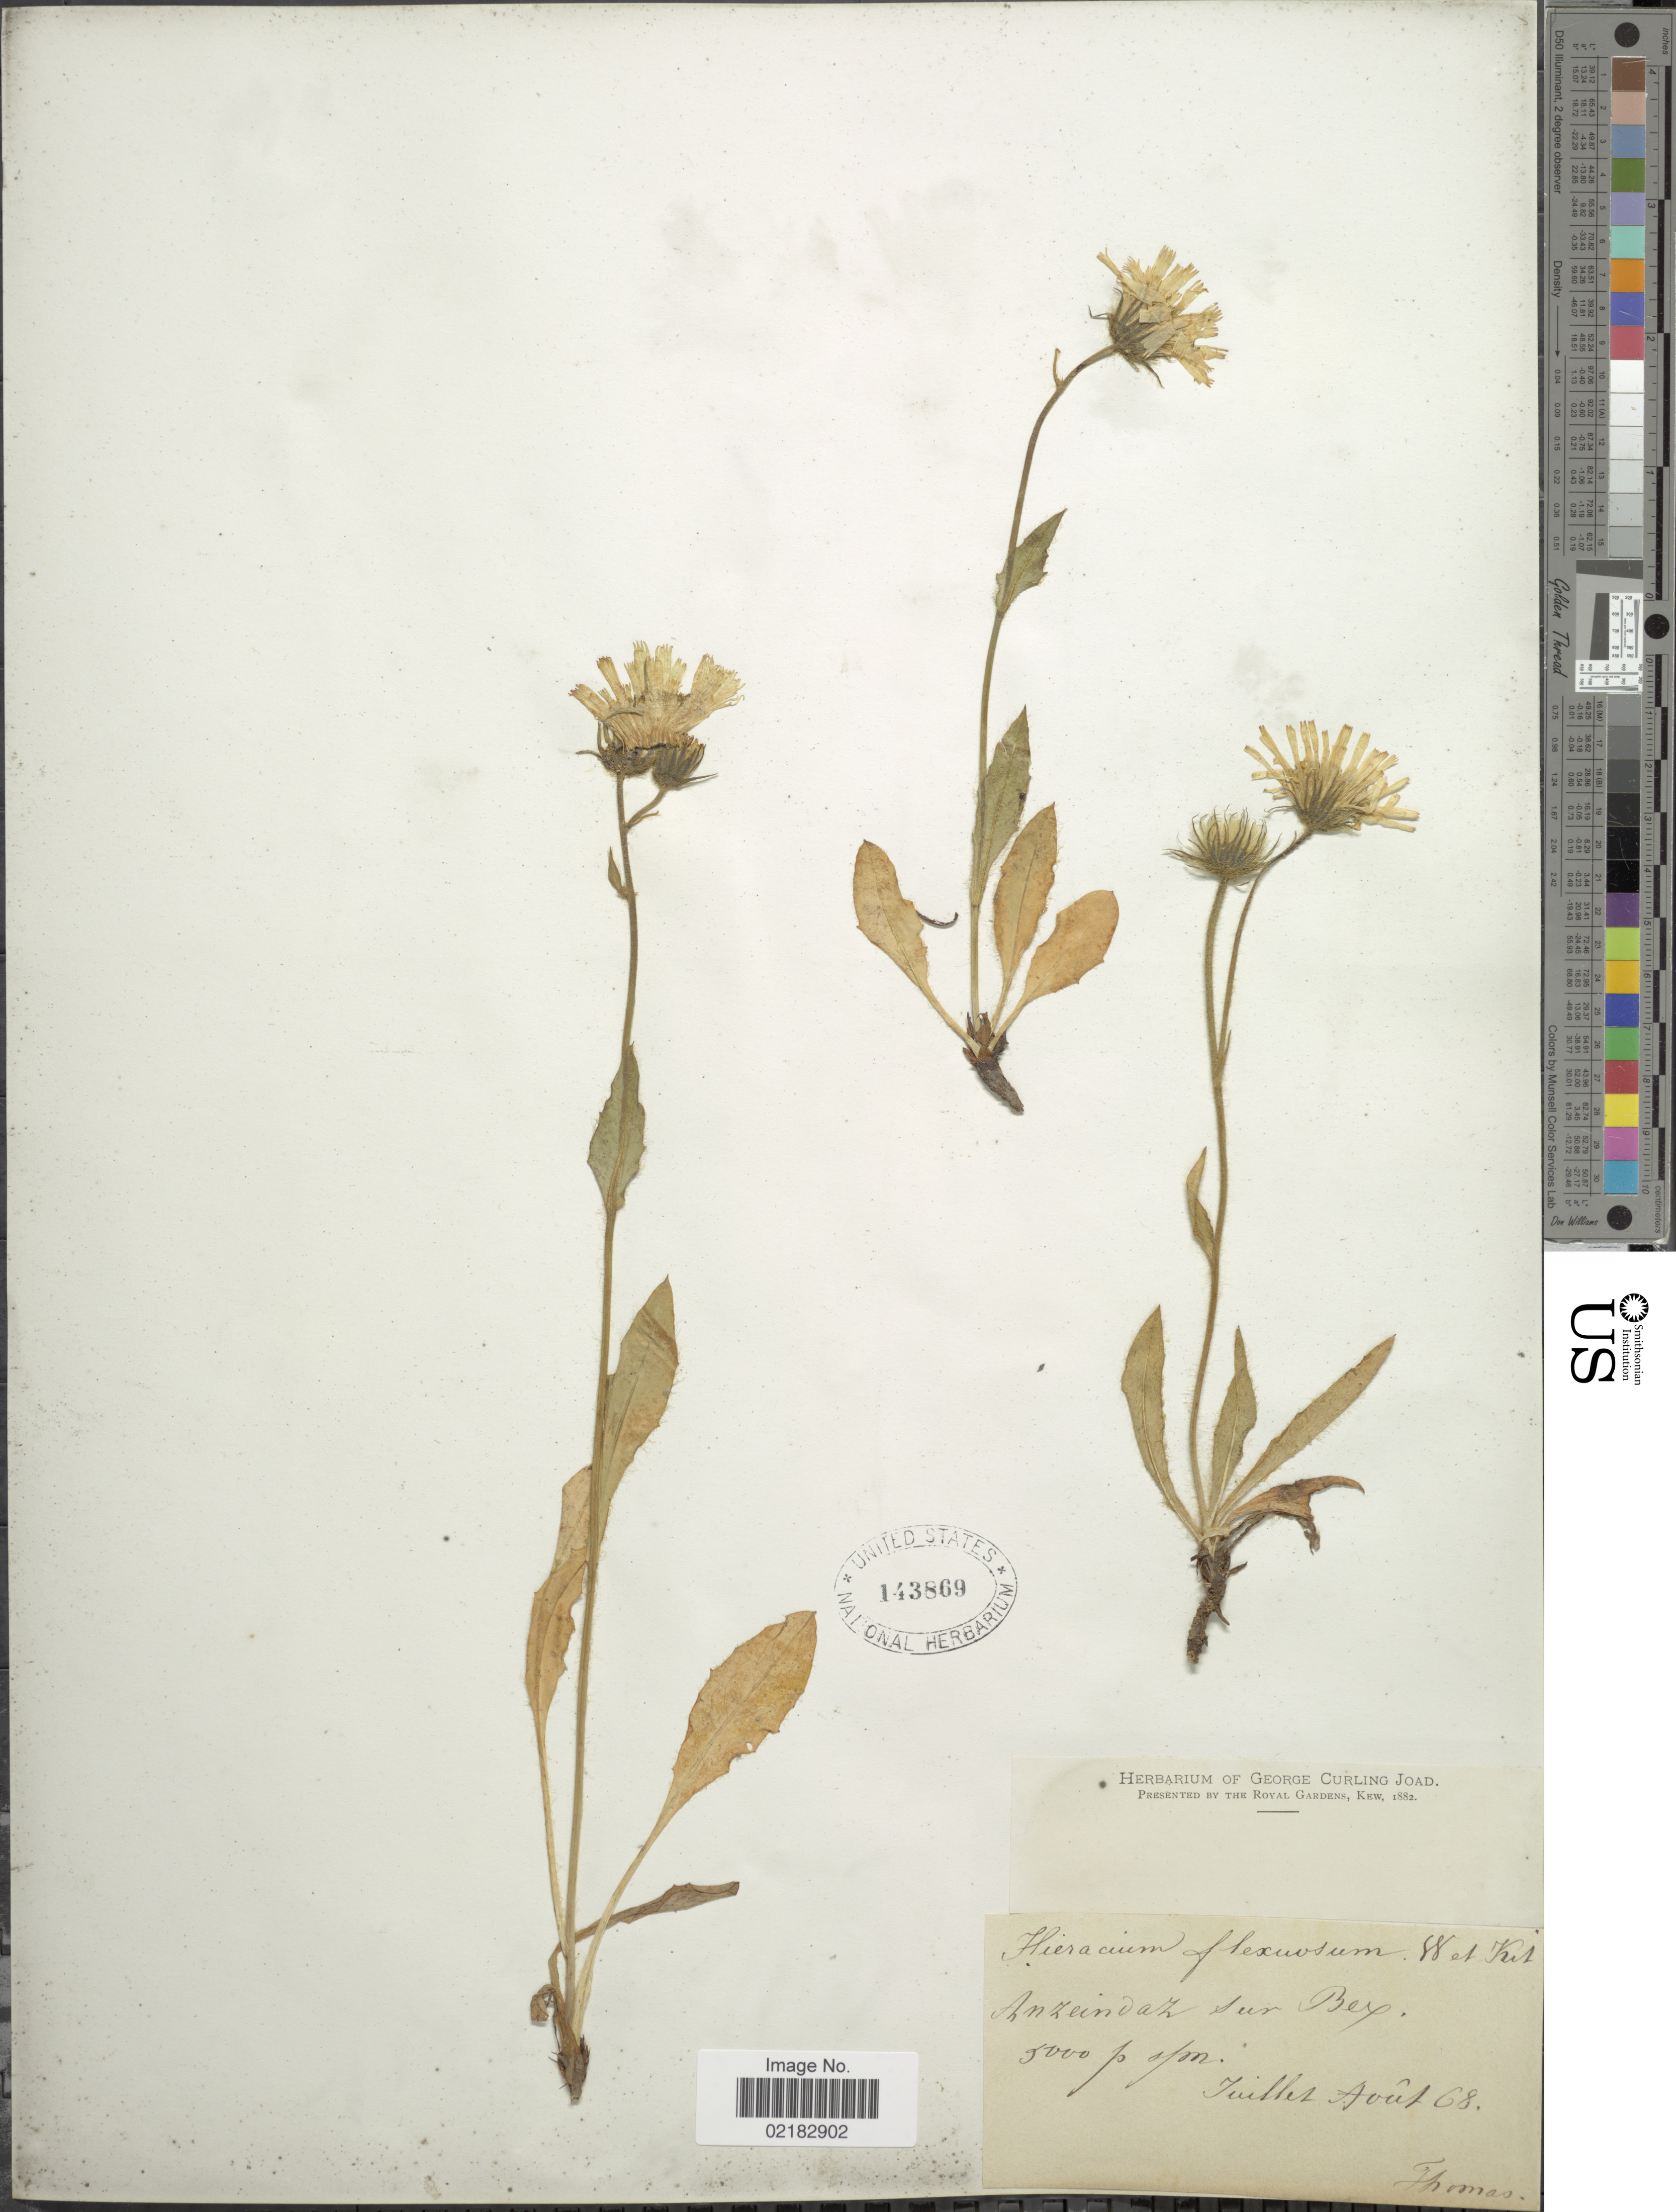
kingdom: Plantae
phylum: Tracheophyta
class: Magnoliopsida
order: Asterales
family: Asteraceae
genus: Hieracium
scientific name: Hieracium scorzonerifolium subsp. flexuosum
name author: Näg. & Peter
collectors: -- Thomas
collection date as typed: Transcribed d/m/y: /7/68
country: Switzerland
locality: Anzeindaz Sur Bex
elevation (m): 5000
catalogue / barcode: US 143869